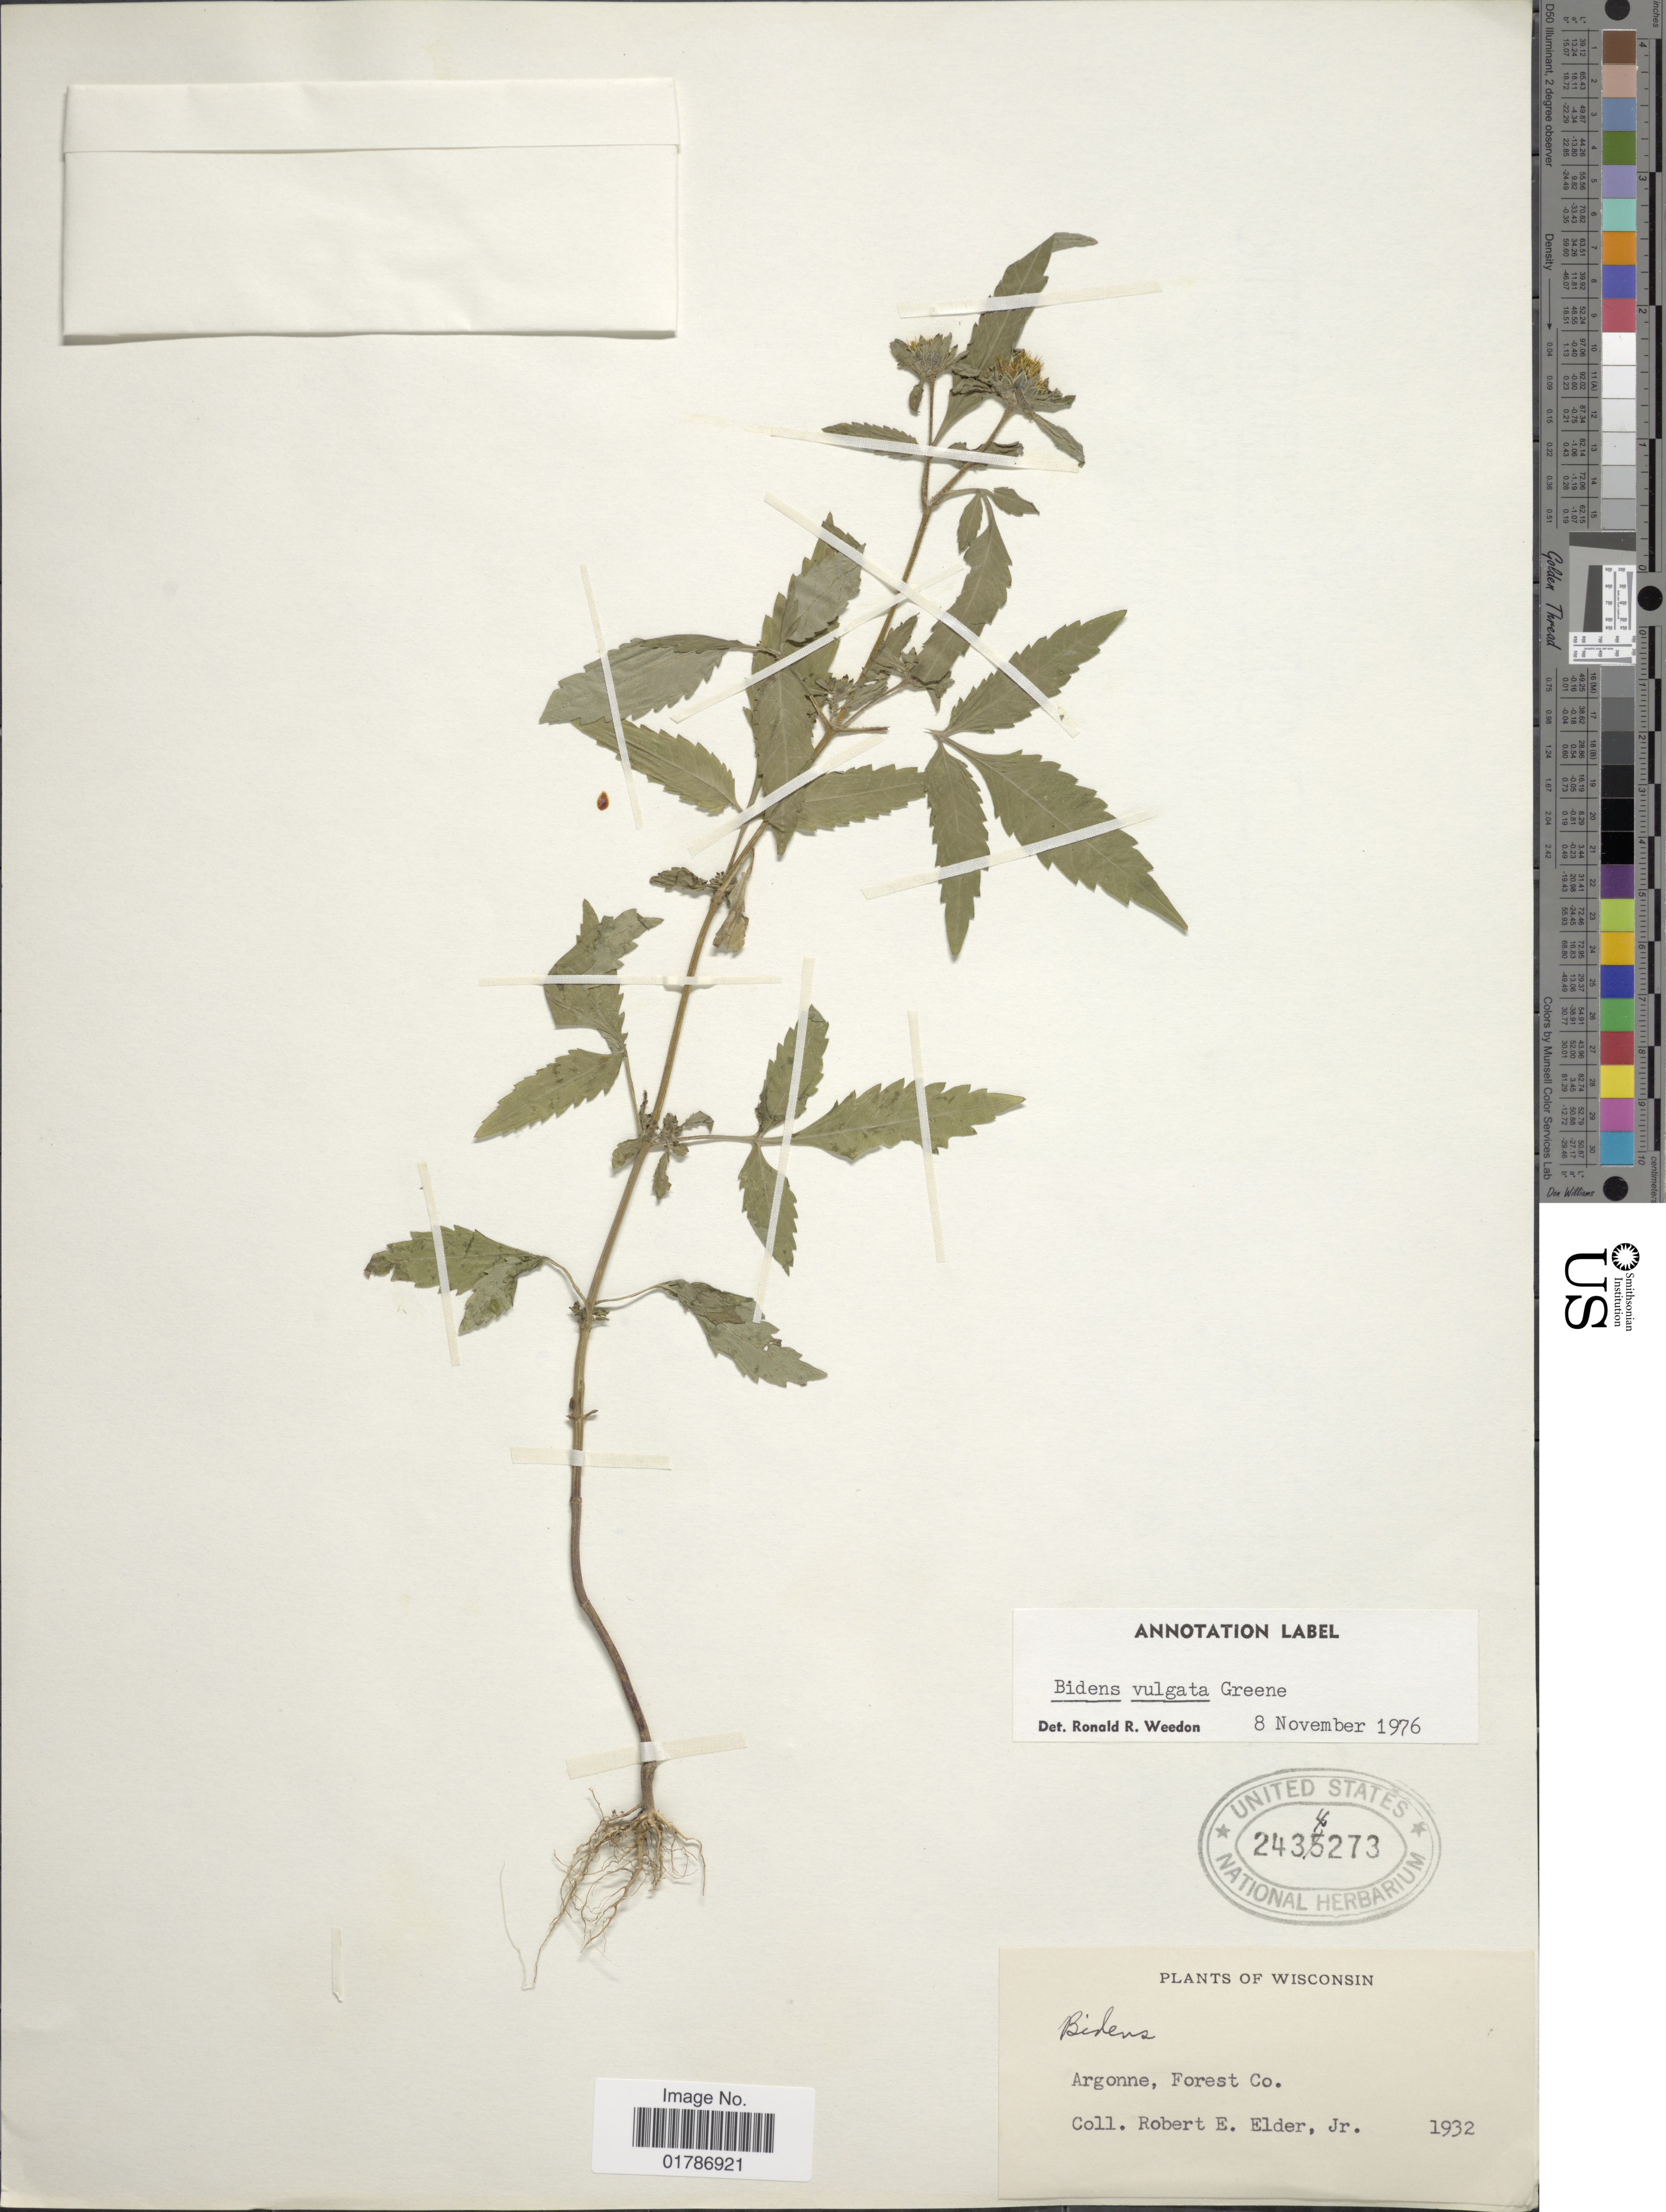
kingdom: Plantae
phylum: Tracheophyta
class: Magnoliopsida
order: Asterales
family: Asteraceae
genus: Bidens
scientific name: Bidens vulgata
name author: Greene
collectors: R. E. Elder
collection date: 1932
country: United States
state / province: Wisconsin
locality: Argonne, Forest Co.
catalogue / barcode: US 2434273